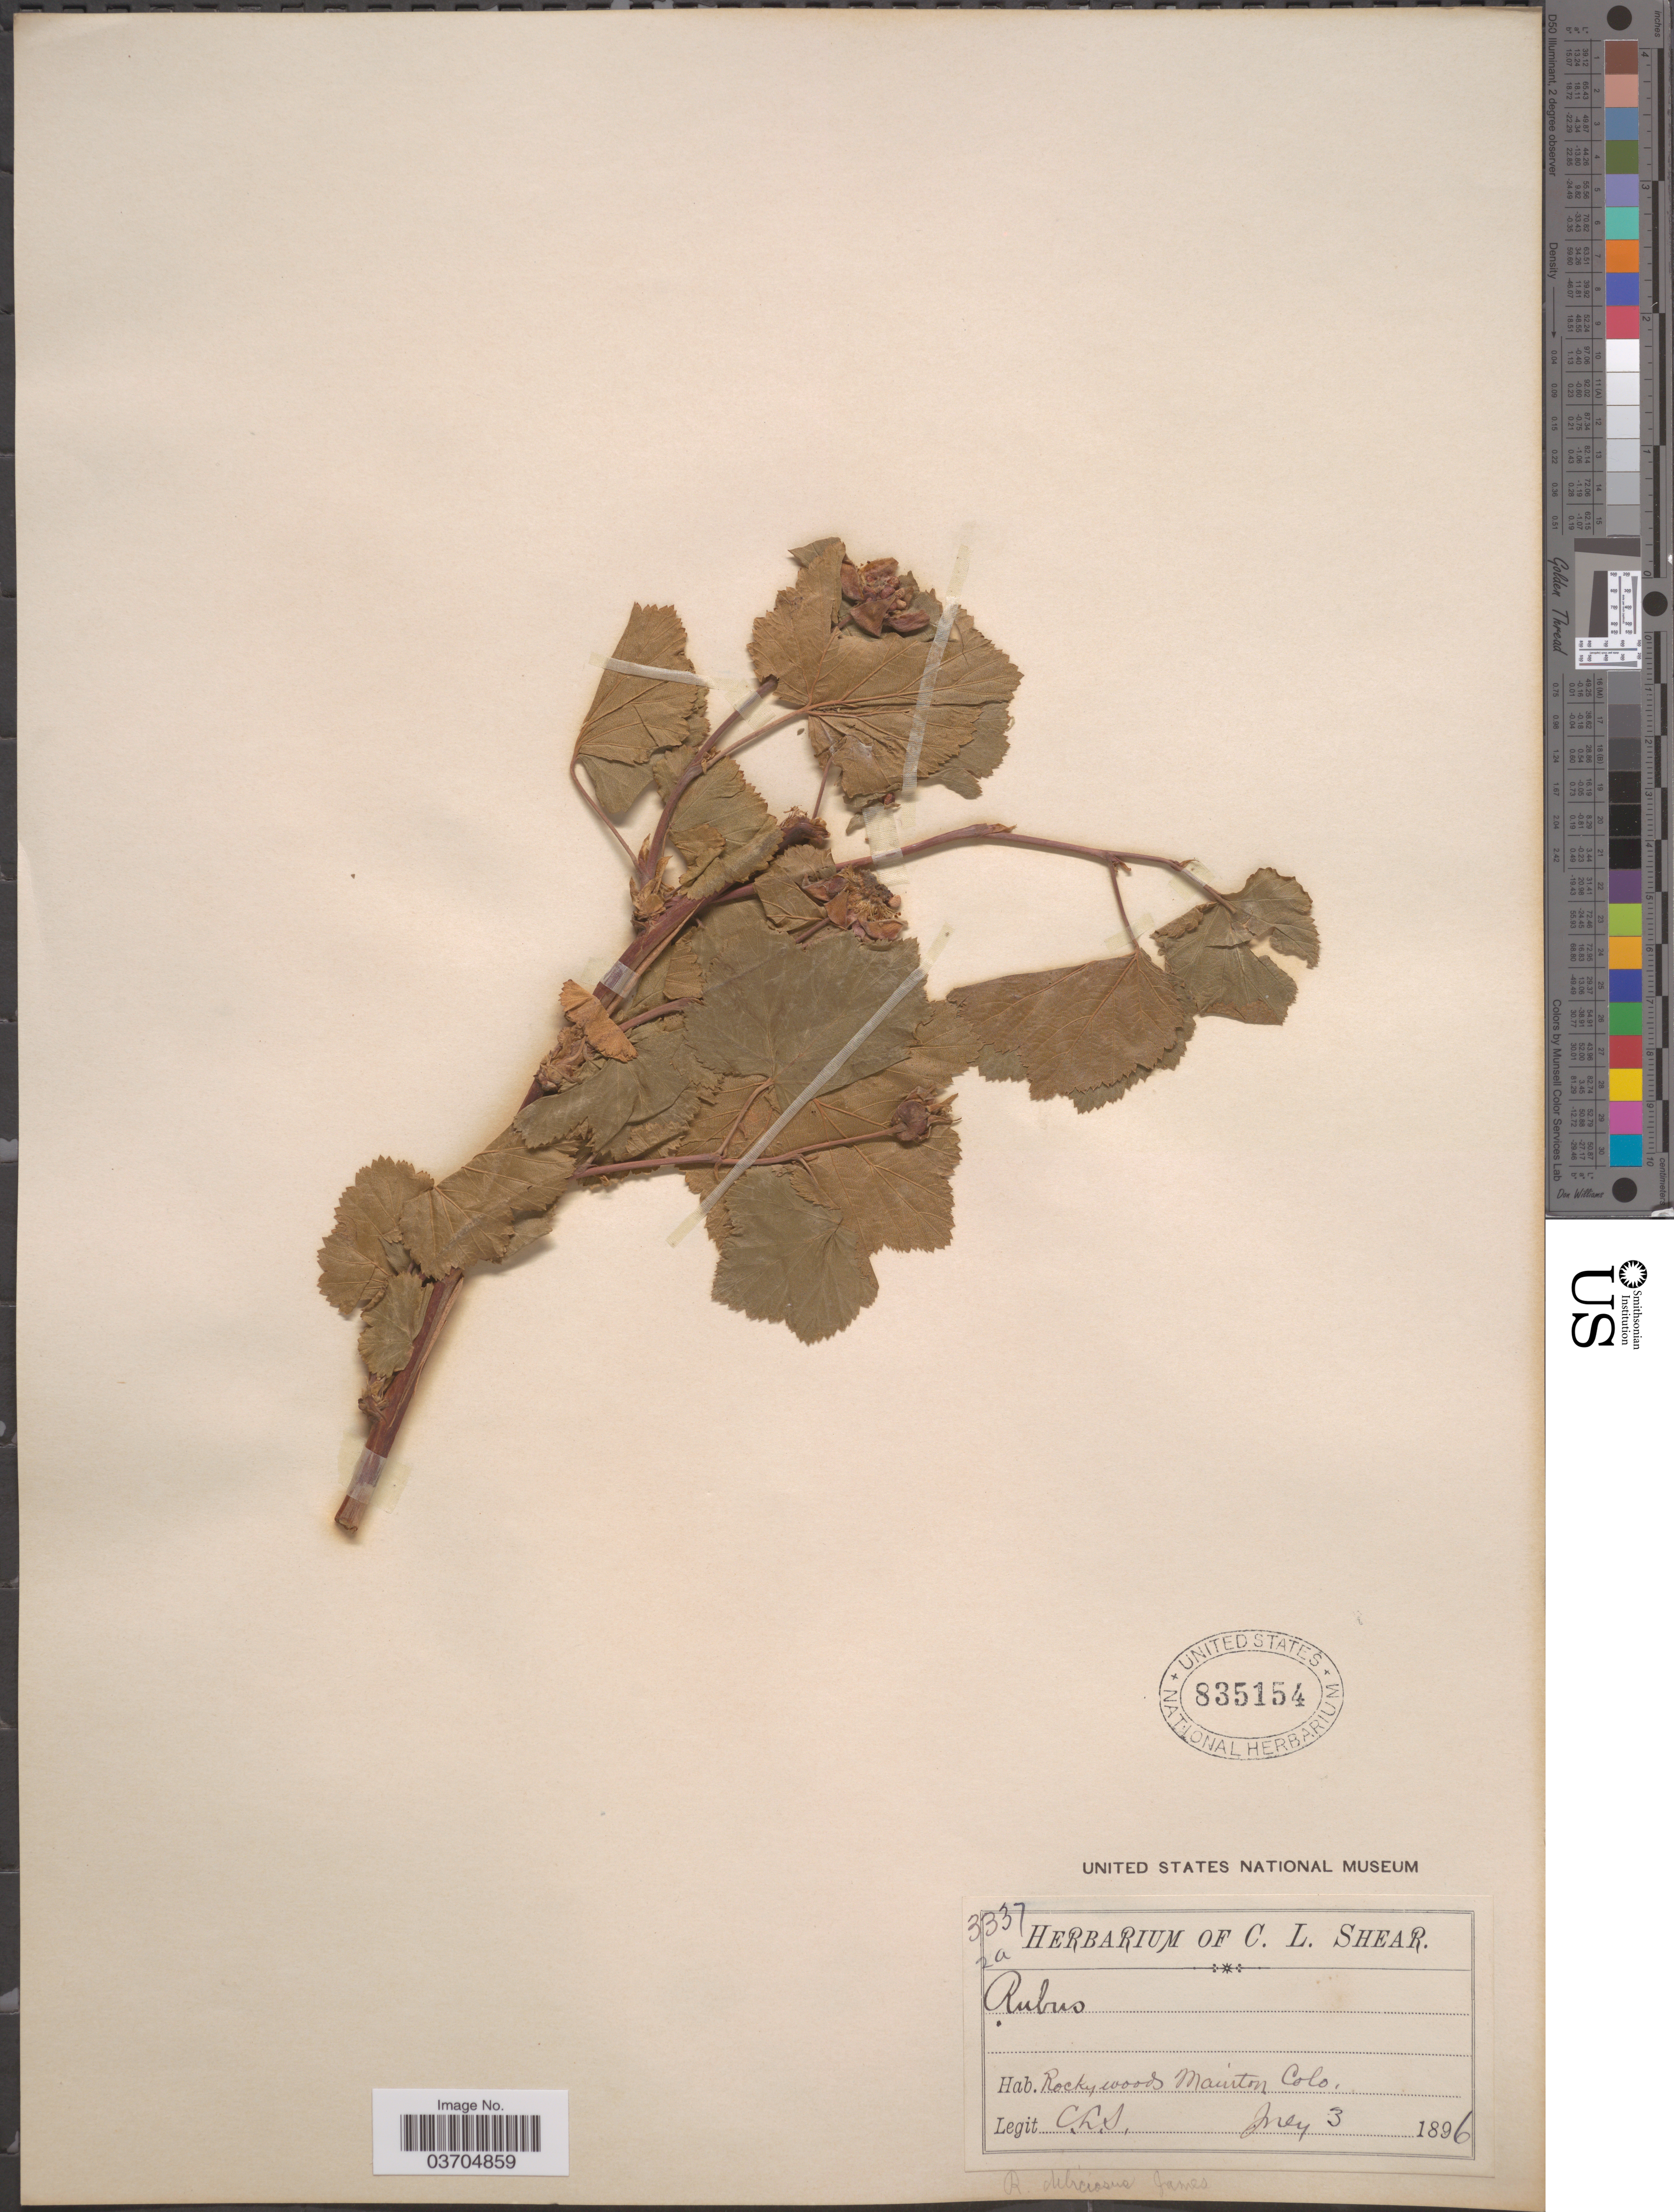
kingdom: Plantae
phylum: Tracheophyta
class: Magnoliopsida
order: Rosales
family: Rosaceae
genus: Rubus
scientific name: Rubus deliciosus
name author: Torr.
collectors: C. L. Shear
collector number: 3337/2a?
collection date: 1896-07-03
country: United States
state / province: Colorado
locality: Manitou.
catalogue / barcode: US 835154